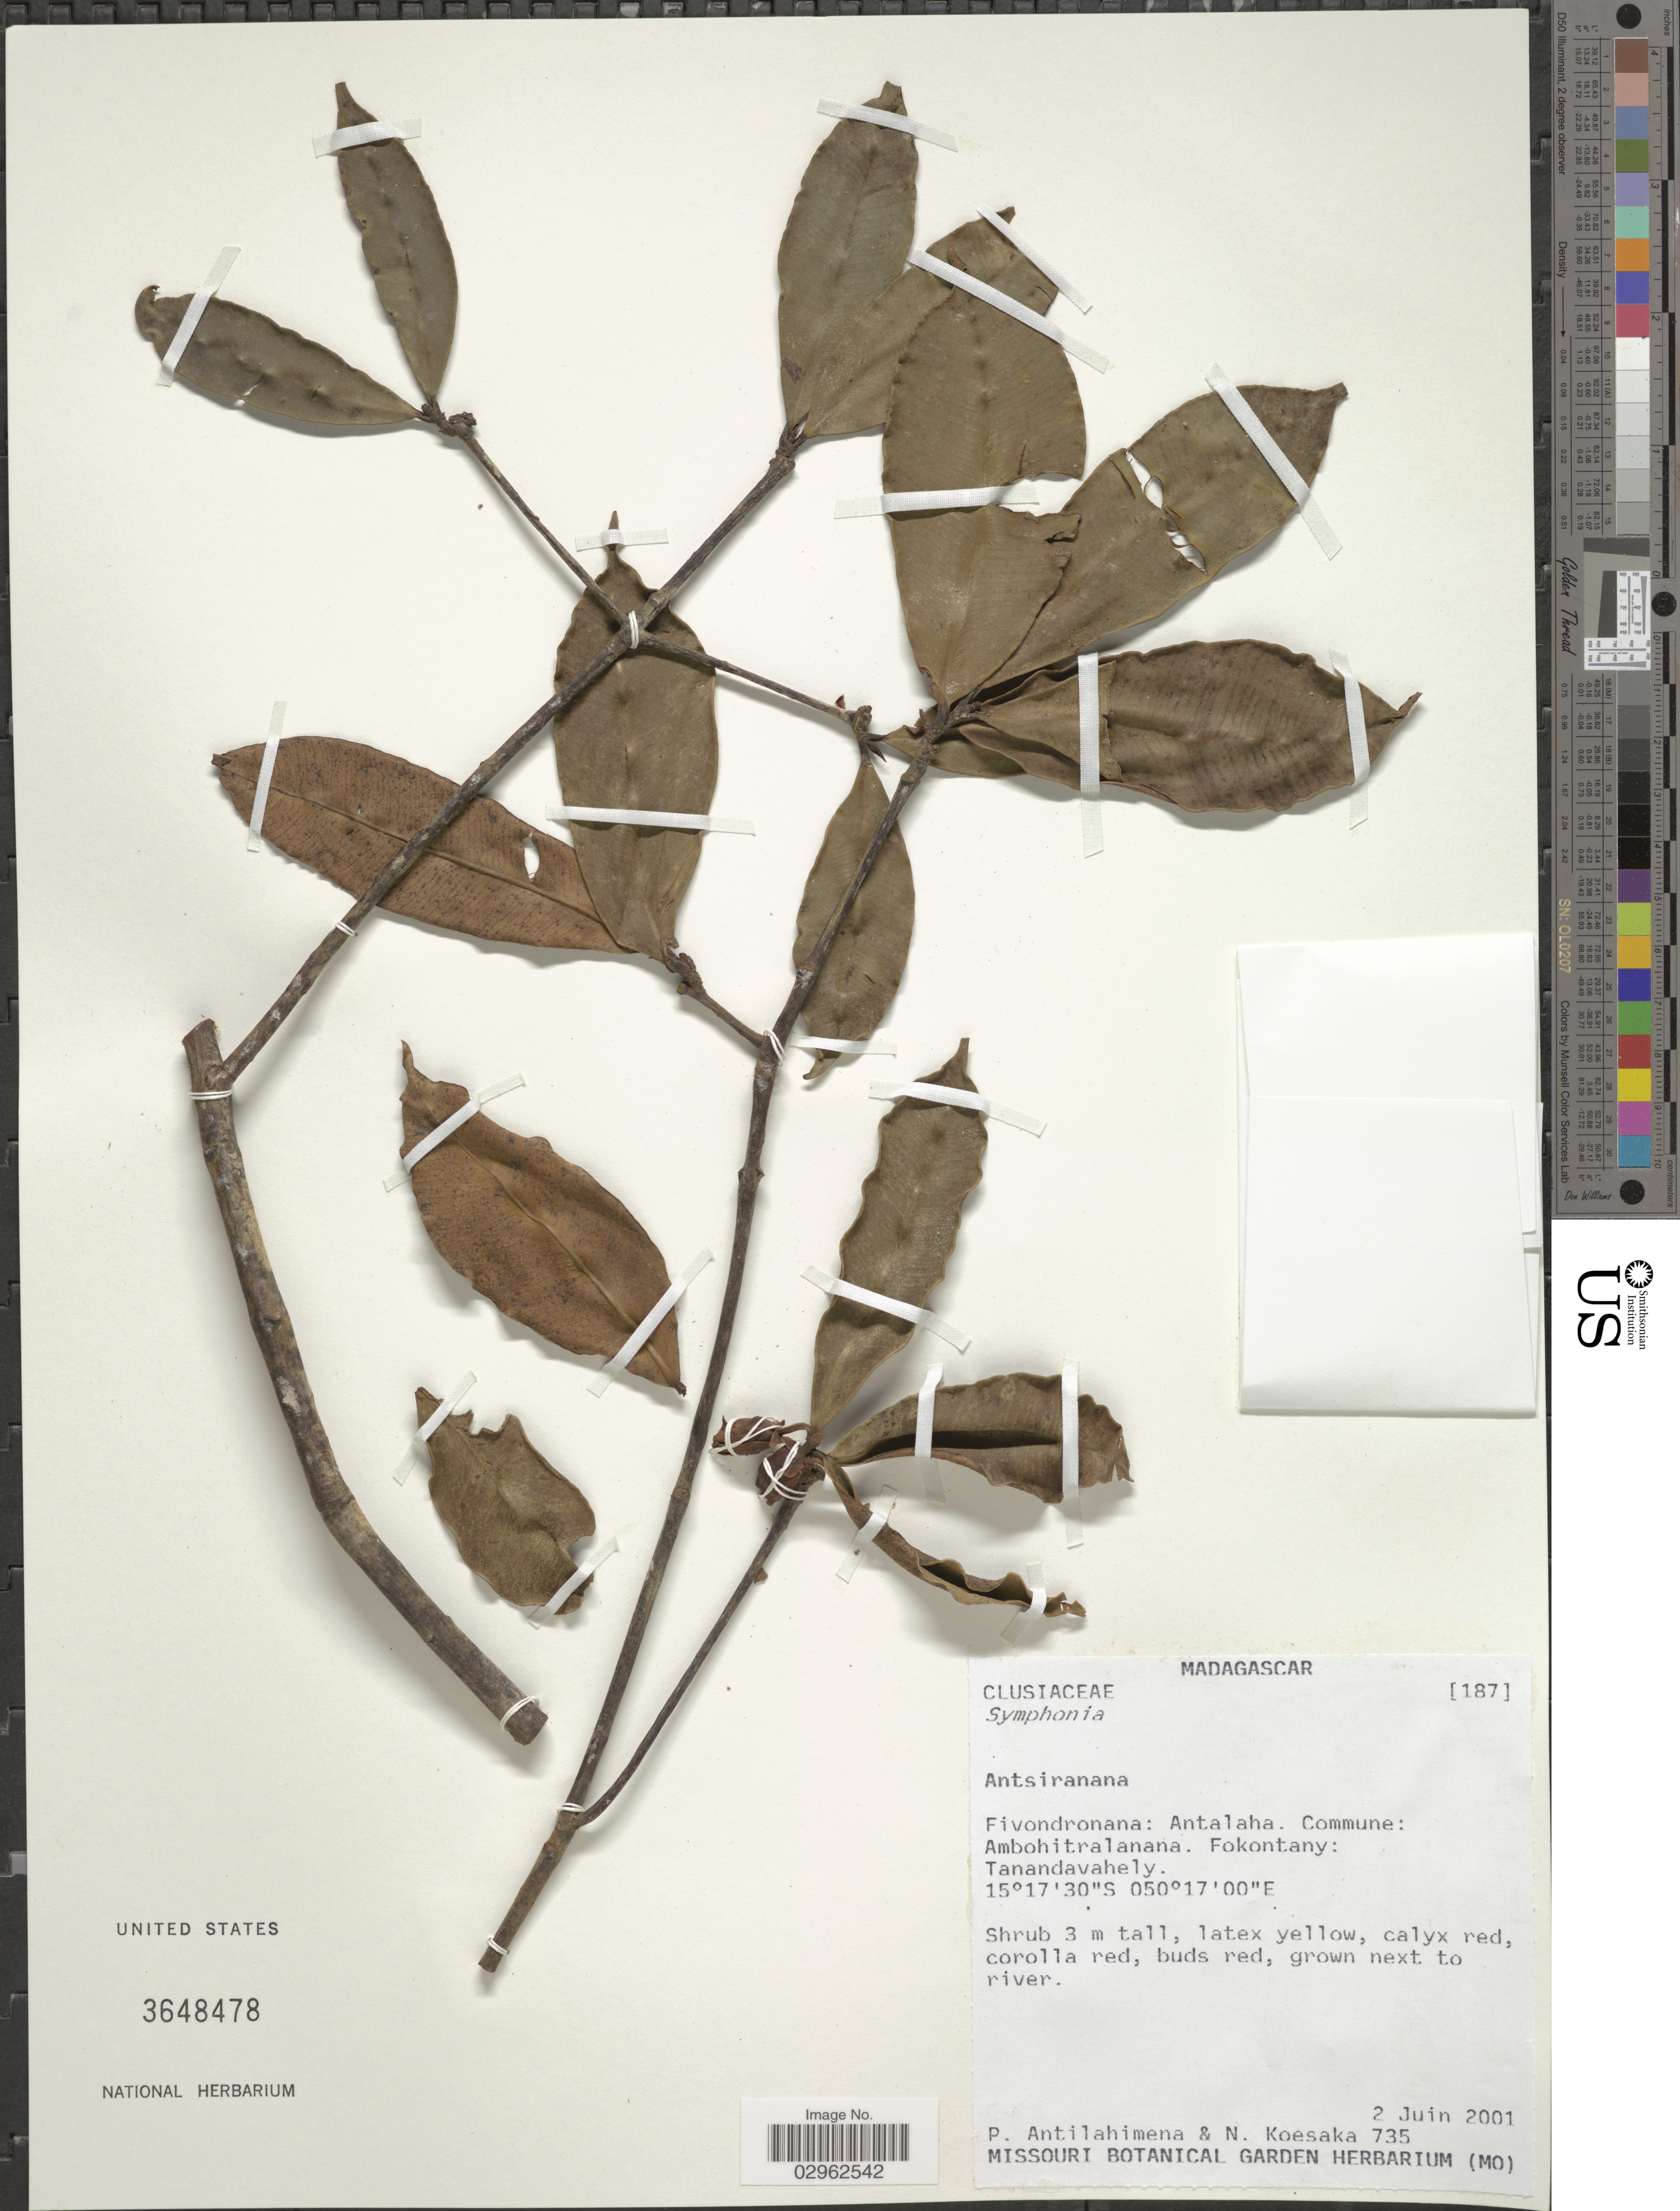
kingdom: Plantae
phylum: Tracheophyta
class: Magnoliopsida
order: Malpighiales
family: Clusiaceae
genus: Symphonia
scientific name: Symphonia sp.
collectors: P. Antilahimena & N. Koesaka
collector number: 735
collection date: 2001-06-02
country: Madagascar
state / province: Sava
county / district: Antalaha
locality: Fivondronana: Antalaha. Commune: Ambohitralanana. Fokontany: Tanandavahely.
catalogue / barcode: US 3648478